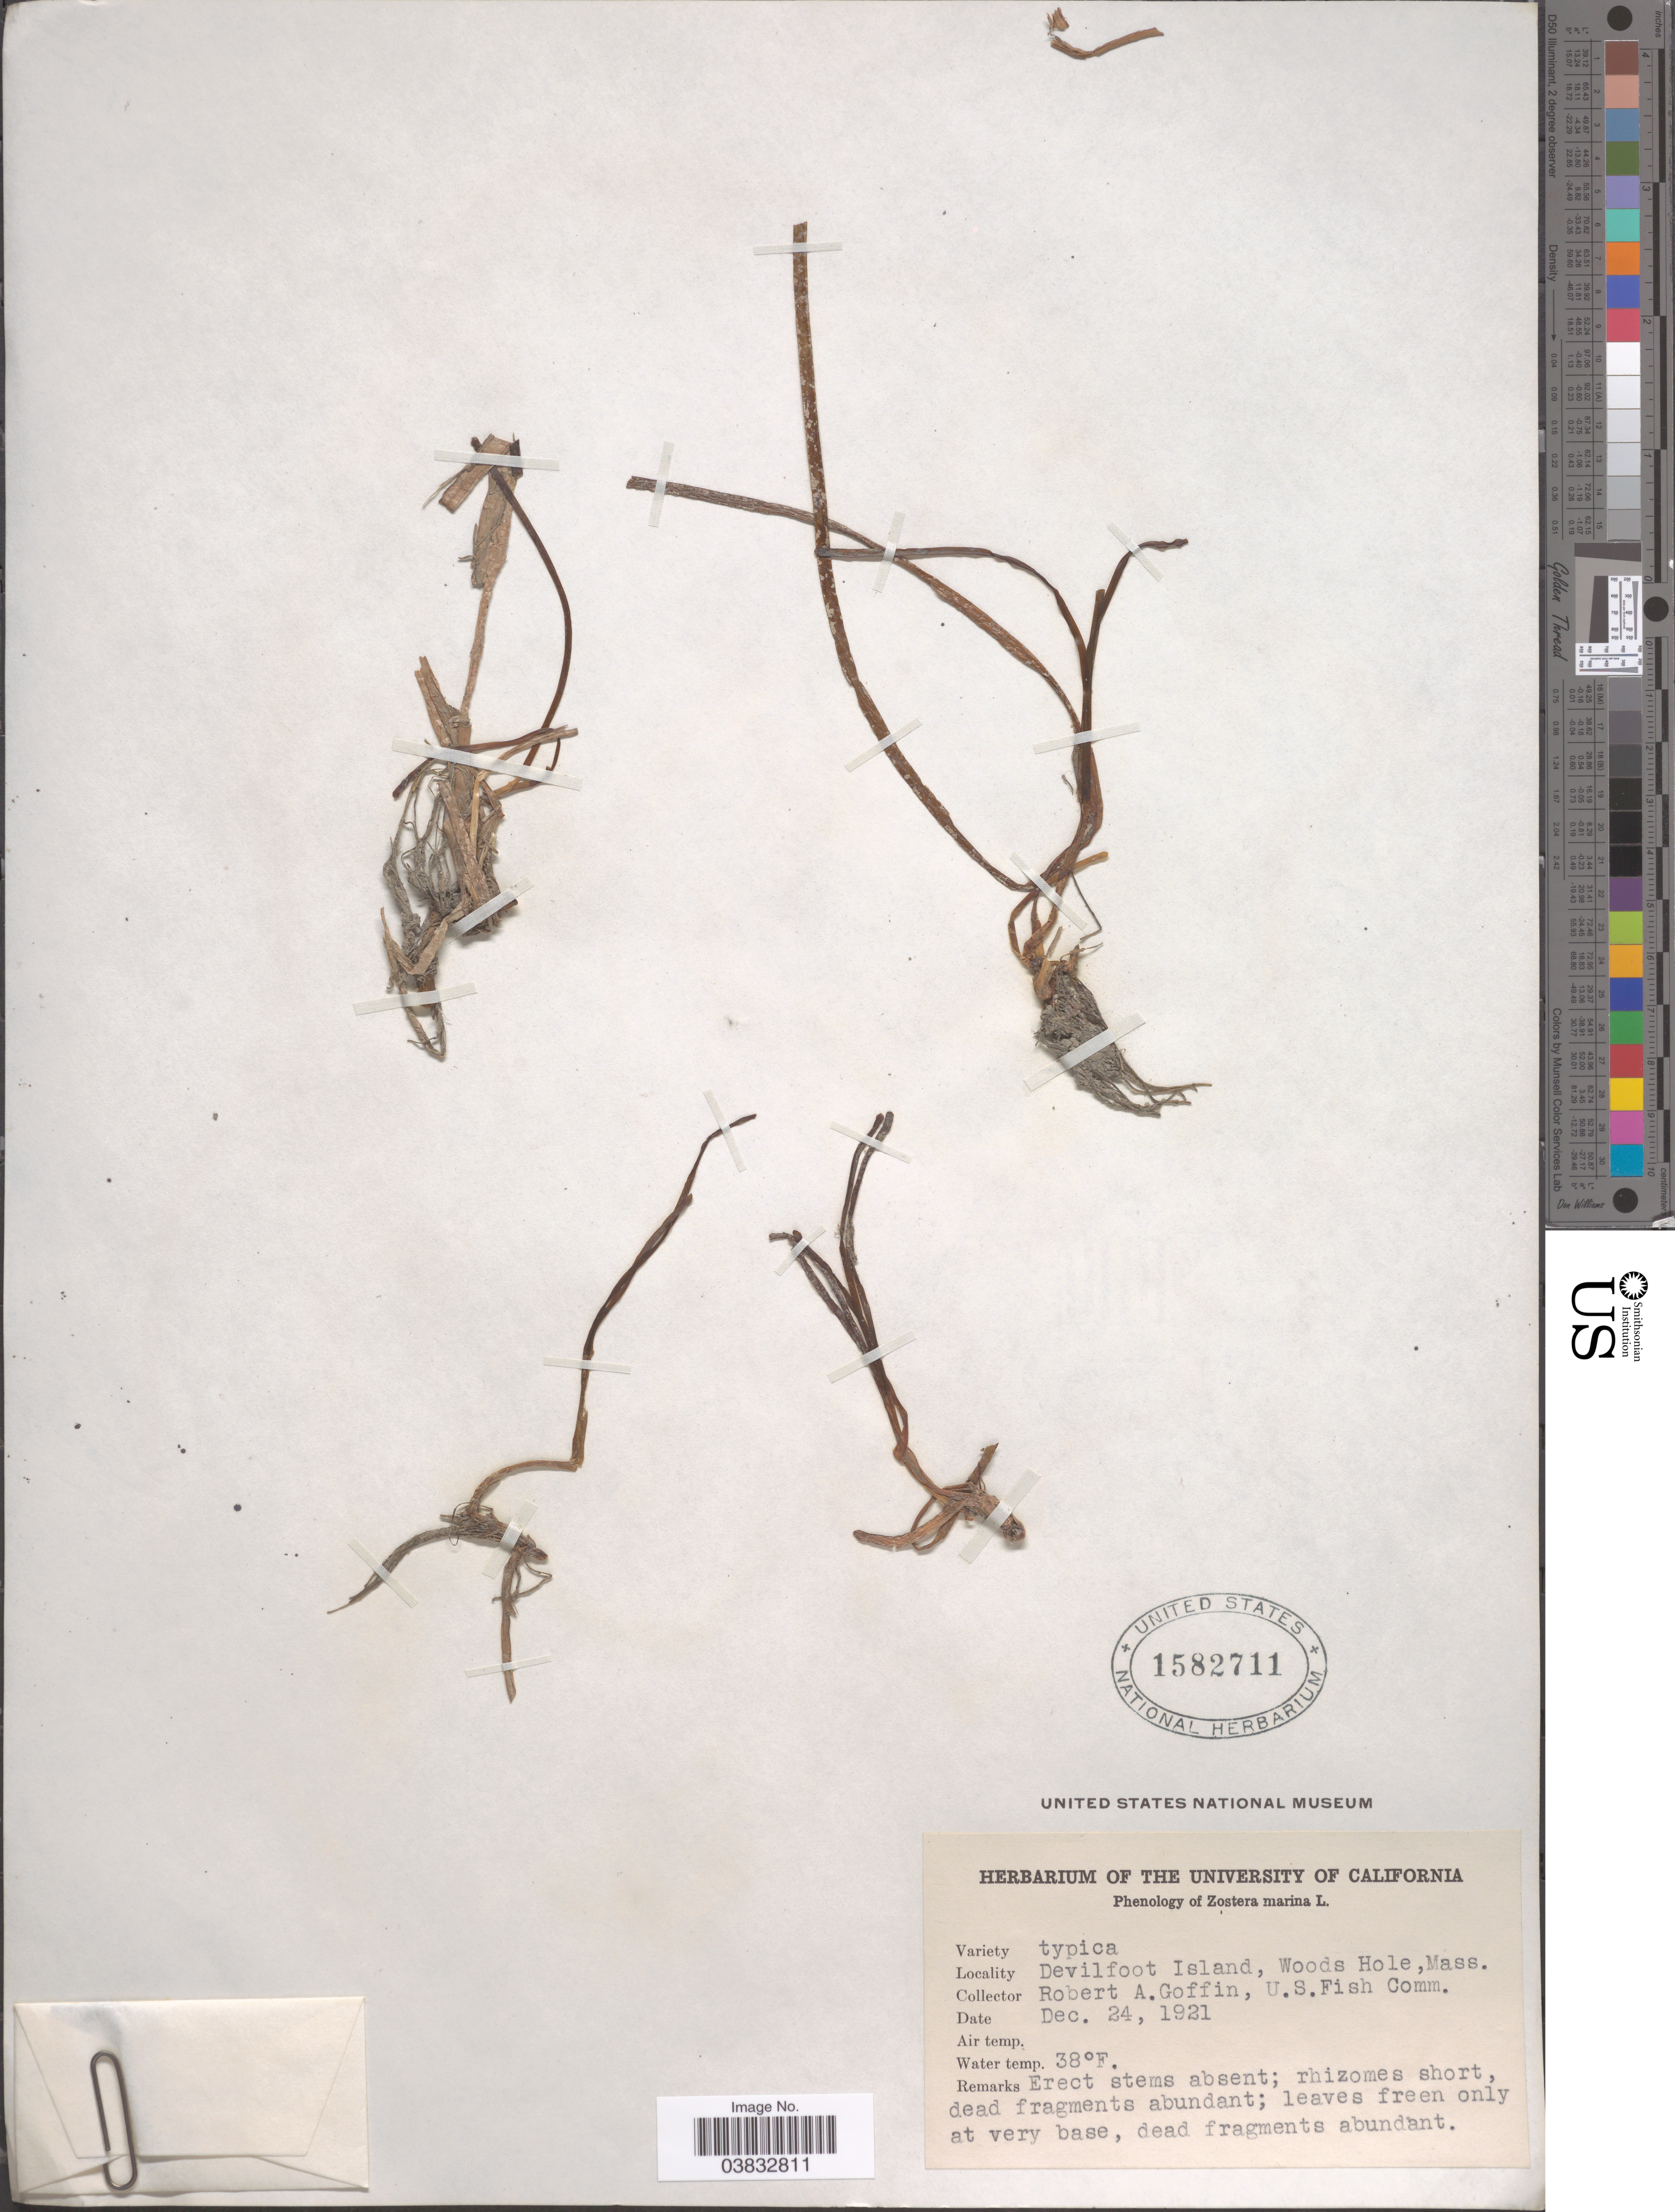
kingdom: Plantae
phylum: Tracheophyta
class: Liliopsida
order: Alismatales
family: Zosteraceae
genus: Zostera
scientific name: Zostera marina var. typica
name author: L.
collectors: R. Goffin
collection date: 1921-12-24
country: United States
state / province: Massachusetts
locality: Devilfoot Island, Woods Hole.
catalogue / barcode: US 1582711